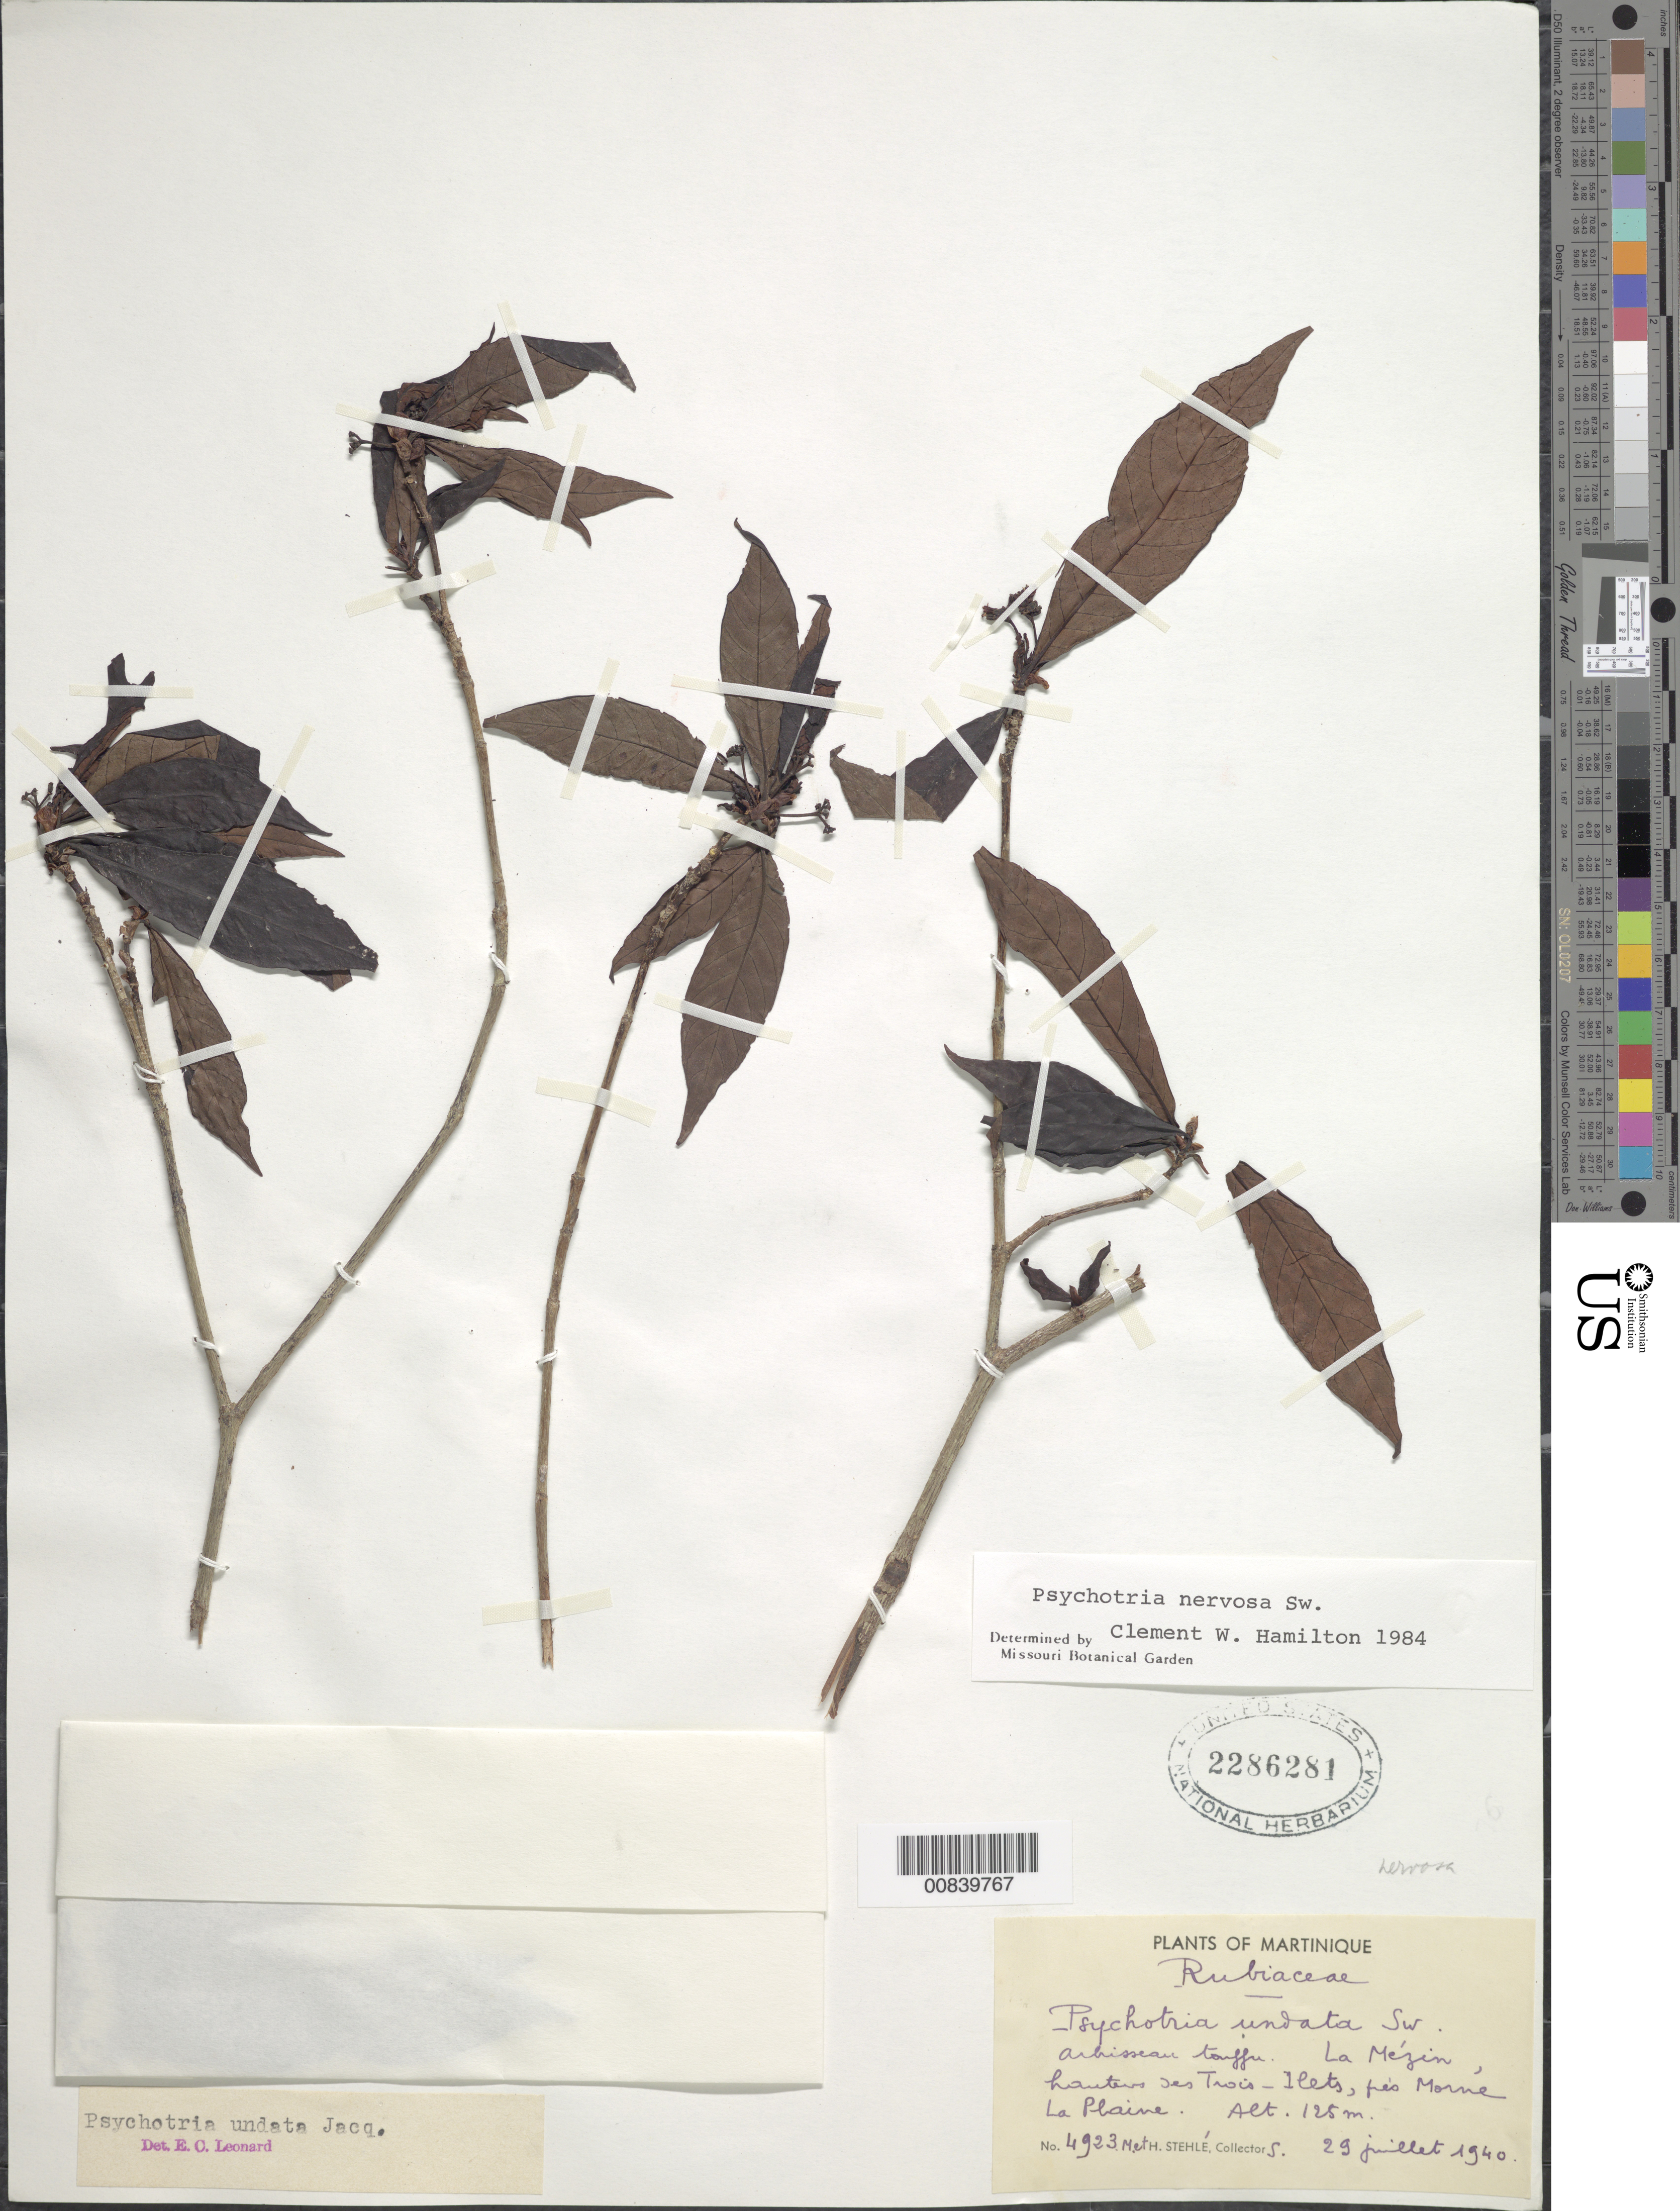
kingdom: Plantae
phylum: Tracheophyta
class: Magnoliopsida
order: Gentianales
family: Rubiaceae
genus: Psychotria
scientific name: Psychotria nervosa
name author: Sw.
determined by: Hamilton, C. W.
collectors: M. Stehlé & H. Stehlé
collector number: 4923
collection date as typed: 29 Jul 1940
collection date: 1940-07-29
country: Martinique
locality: La Mézin, hauteus de Trois-Islets, prés Morne La Plaine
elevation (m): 125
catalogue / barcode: US 2286281